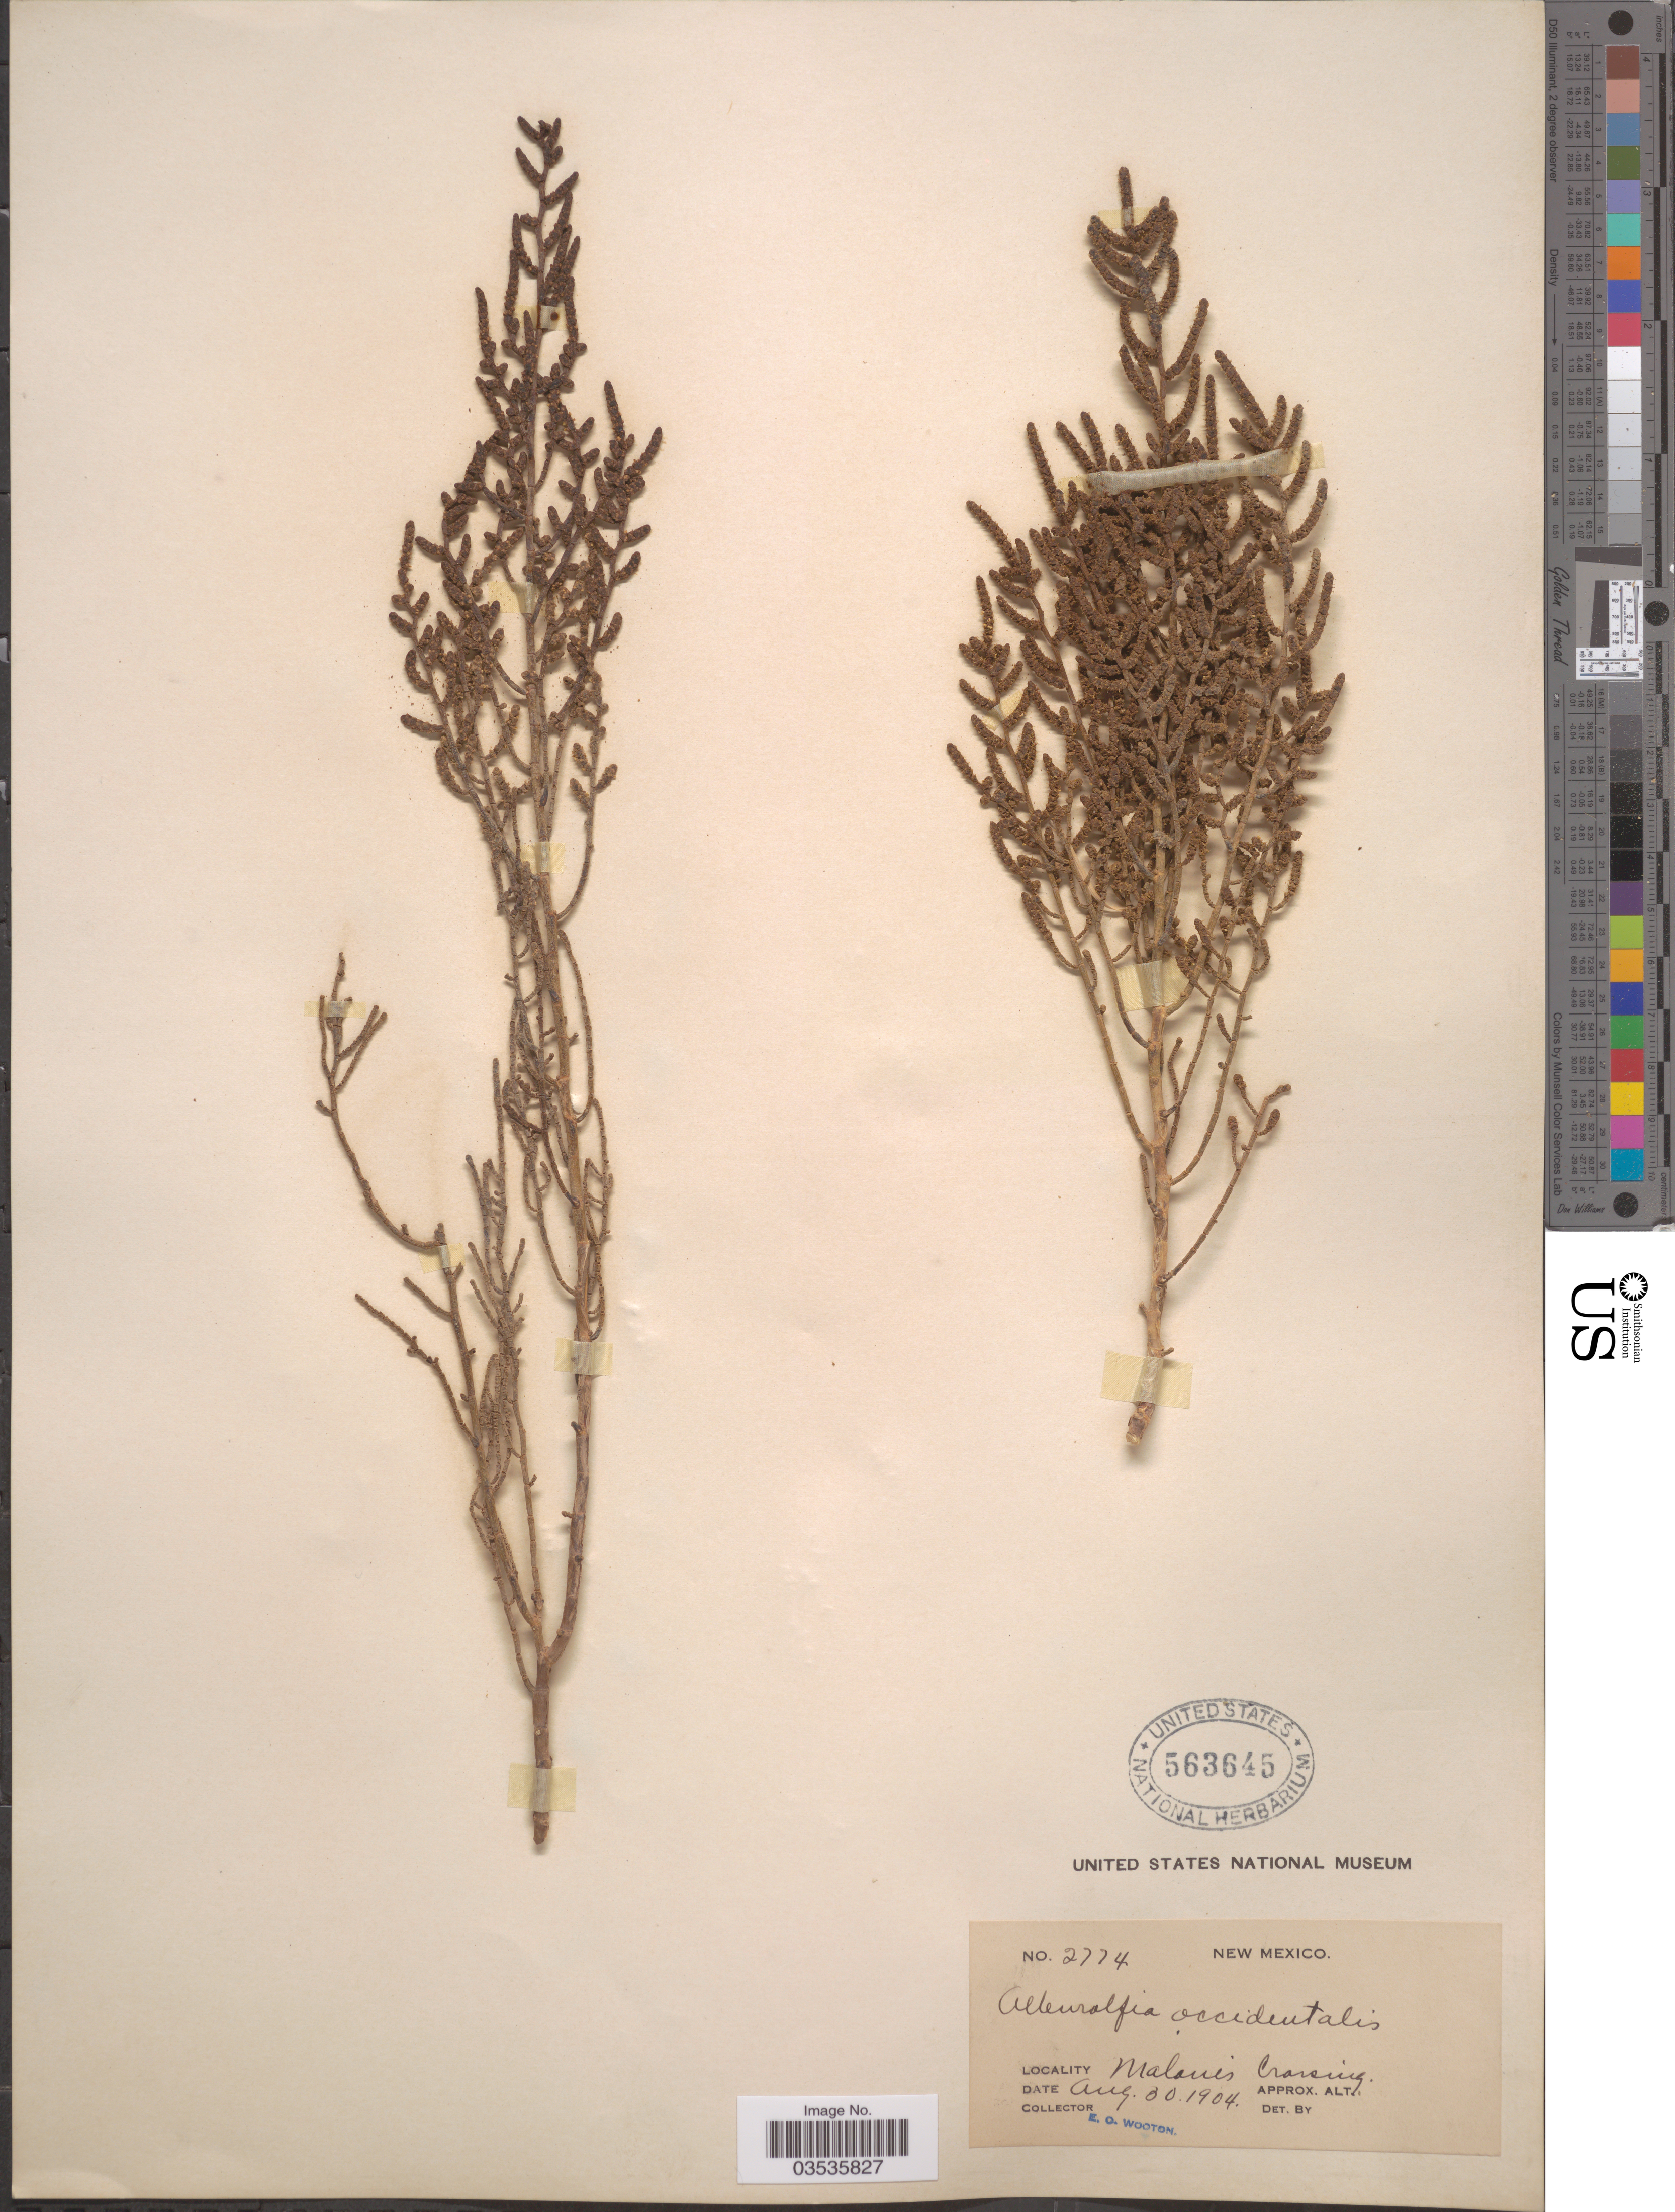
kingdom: Plantae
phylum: Tracheophyta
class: Magnoliopsida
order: Caryophyllales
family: Amaranthaceae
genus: Allenrolfea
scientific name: Allenrolfea occidentalis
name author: (S. Watson) Kuntze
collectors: E. O. Wooton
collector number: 2774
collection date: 1904-08-30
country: United States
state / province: New Mexico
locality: Malones' Crossing.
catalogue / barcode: US 563645